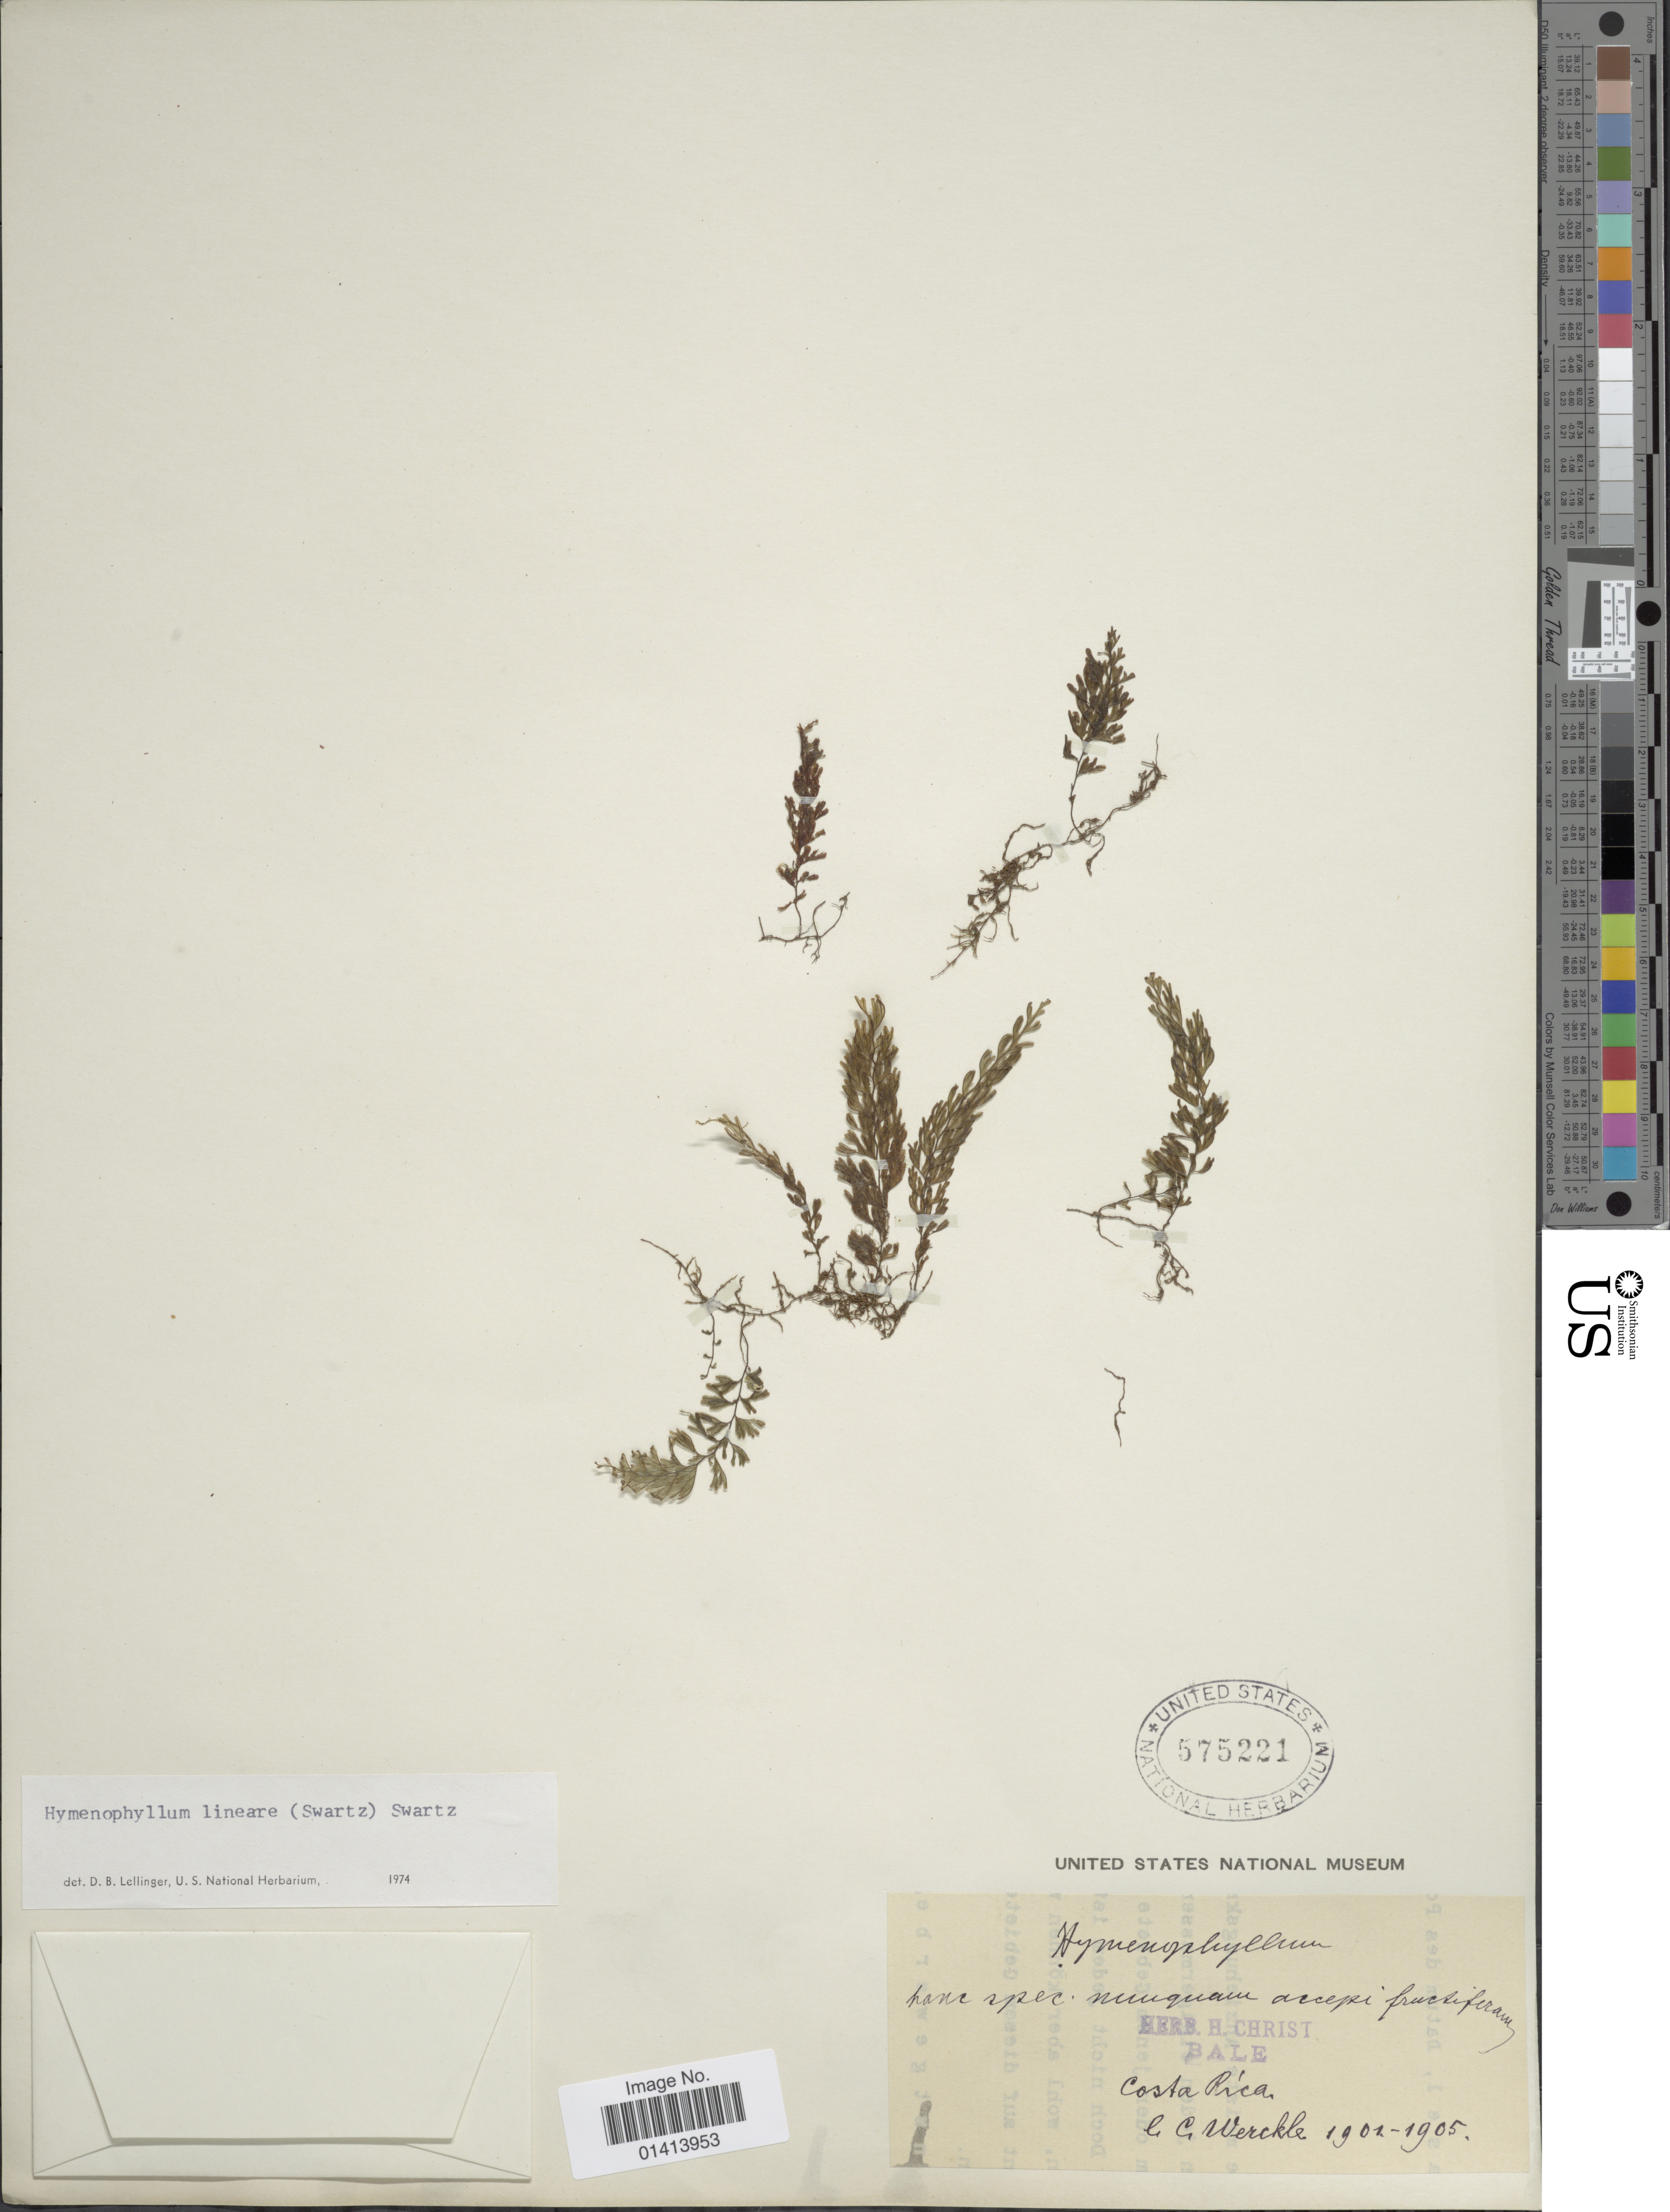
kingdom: Plantae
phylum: Tracheophyta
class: Polypodiopsida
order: Hymenophyllales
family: Hymenophyllaceae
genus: Hymenophyllum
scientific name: Hymenophyllum lineare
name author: (Sw.) Sw.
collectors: C. C Wercklé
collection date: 1901/1905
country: Costa Rica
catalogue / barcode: US 575221